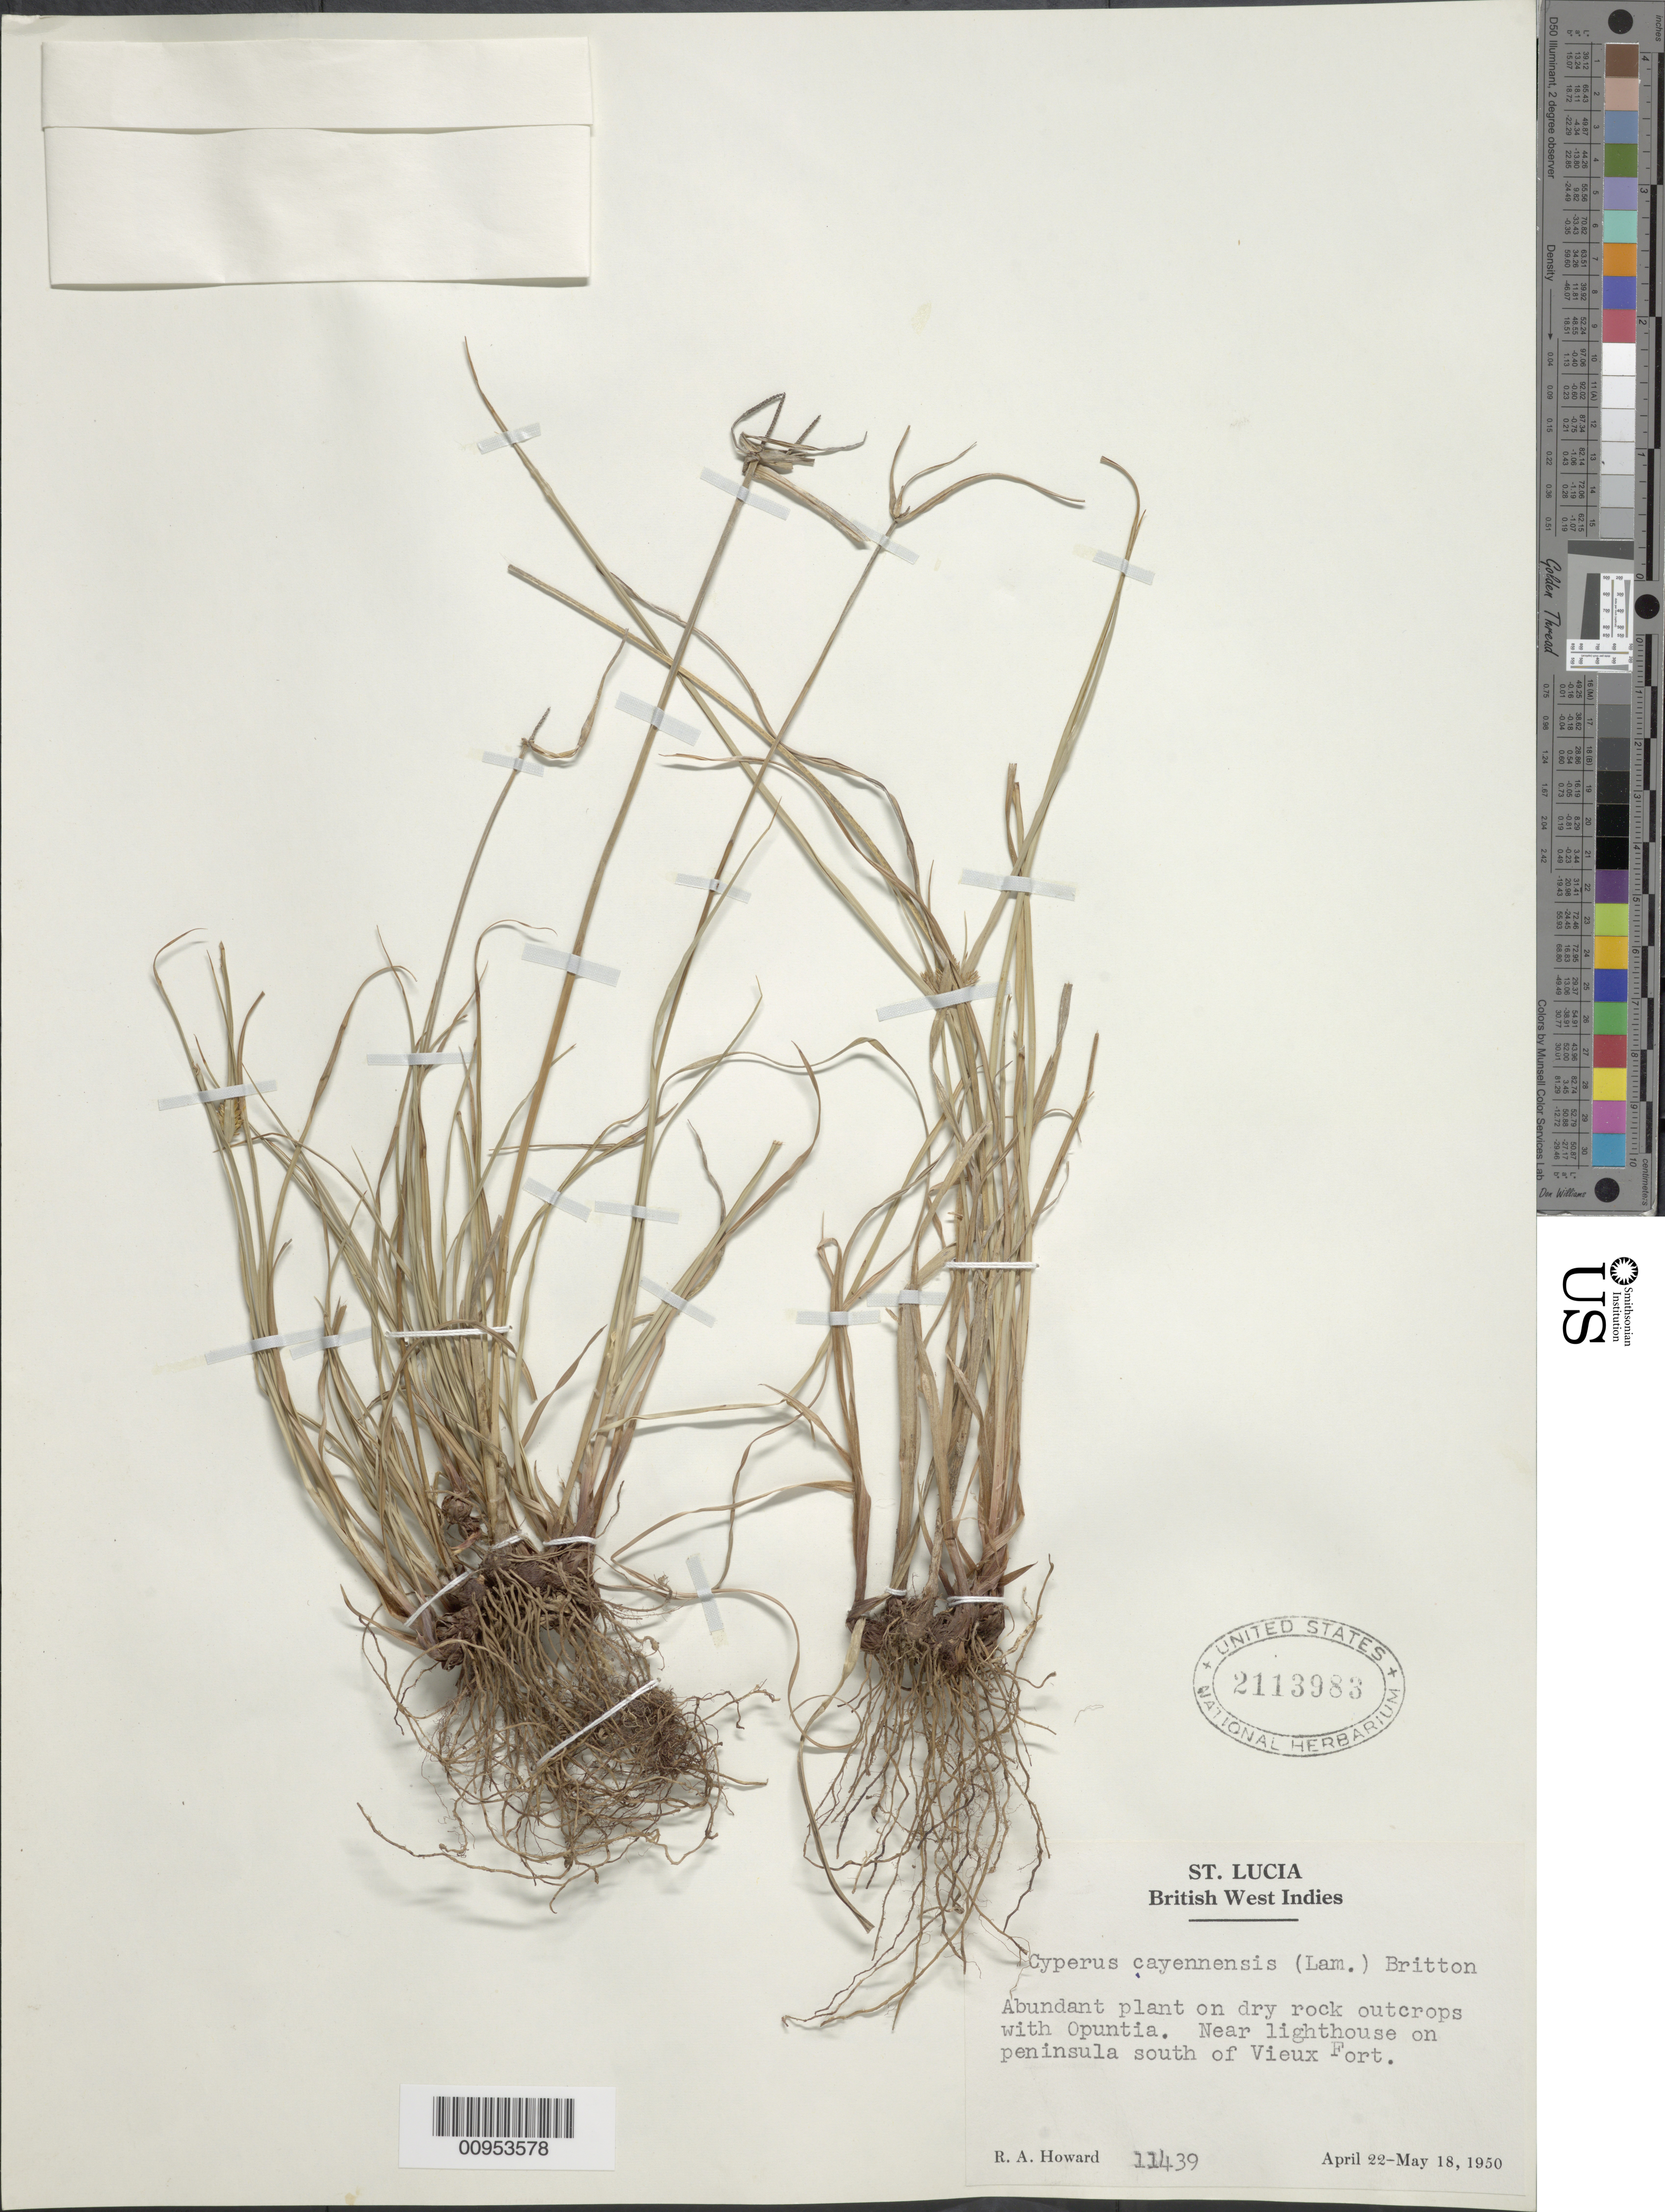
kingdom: Plantae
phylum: Tracheophyta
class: Liliopsida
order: Poales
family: Cyperaceae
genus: Cyperus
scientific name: Cyperus aggregatus var. aggregatus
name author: (Willd.) Endl.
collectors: R. A. Howard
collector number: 11439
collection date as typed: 22 Apr 1950 to 18 May 1950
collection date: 1950-04-22/1950-05-18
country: St. Lucia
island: St. Lucia I.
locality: Near lighthouse on peninsula S of Vieux Fort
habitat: On dry rock outcrops with Opuntia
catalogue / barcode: US 2113983